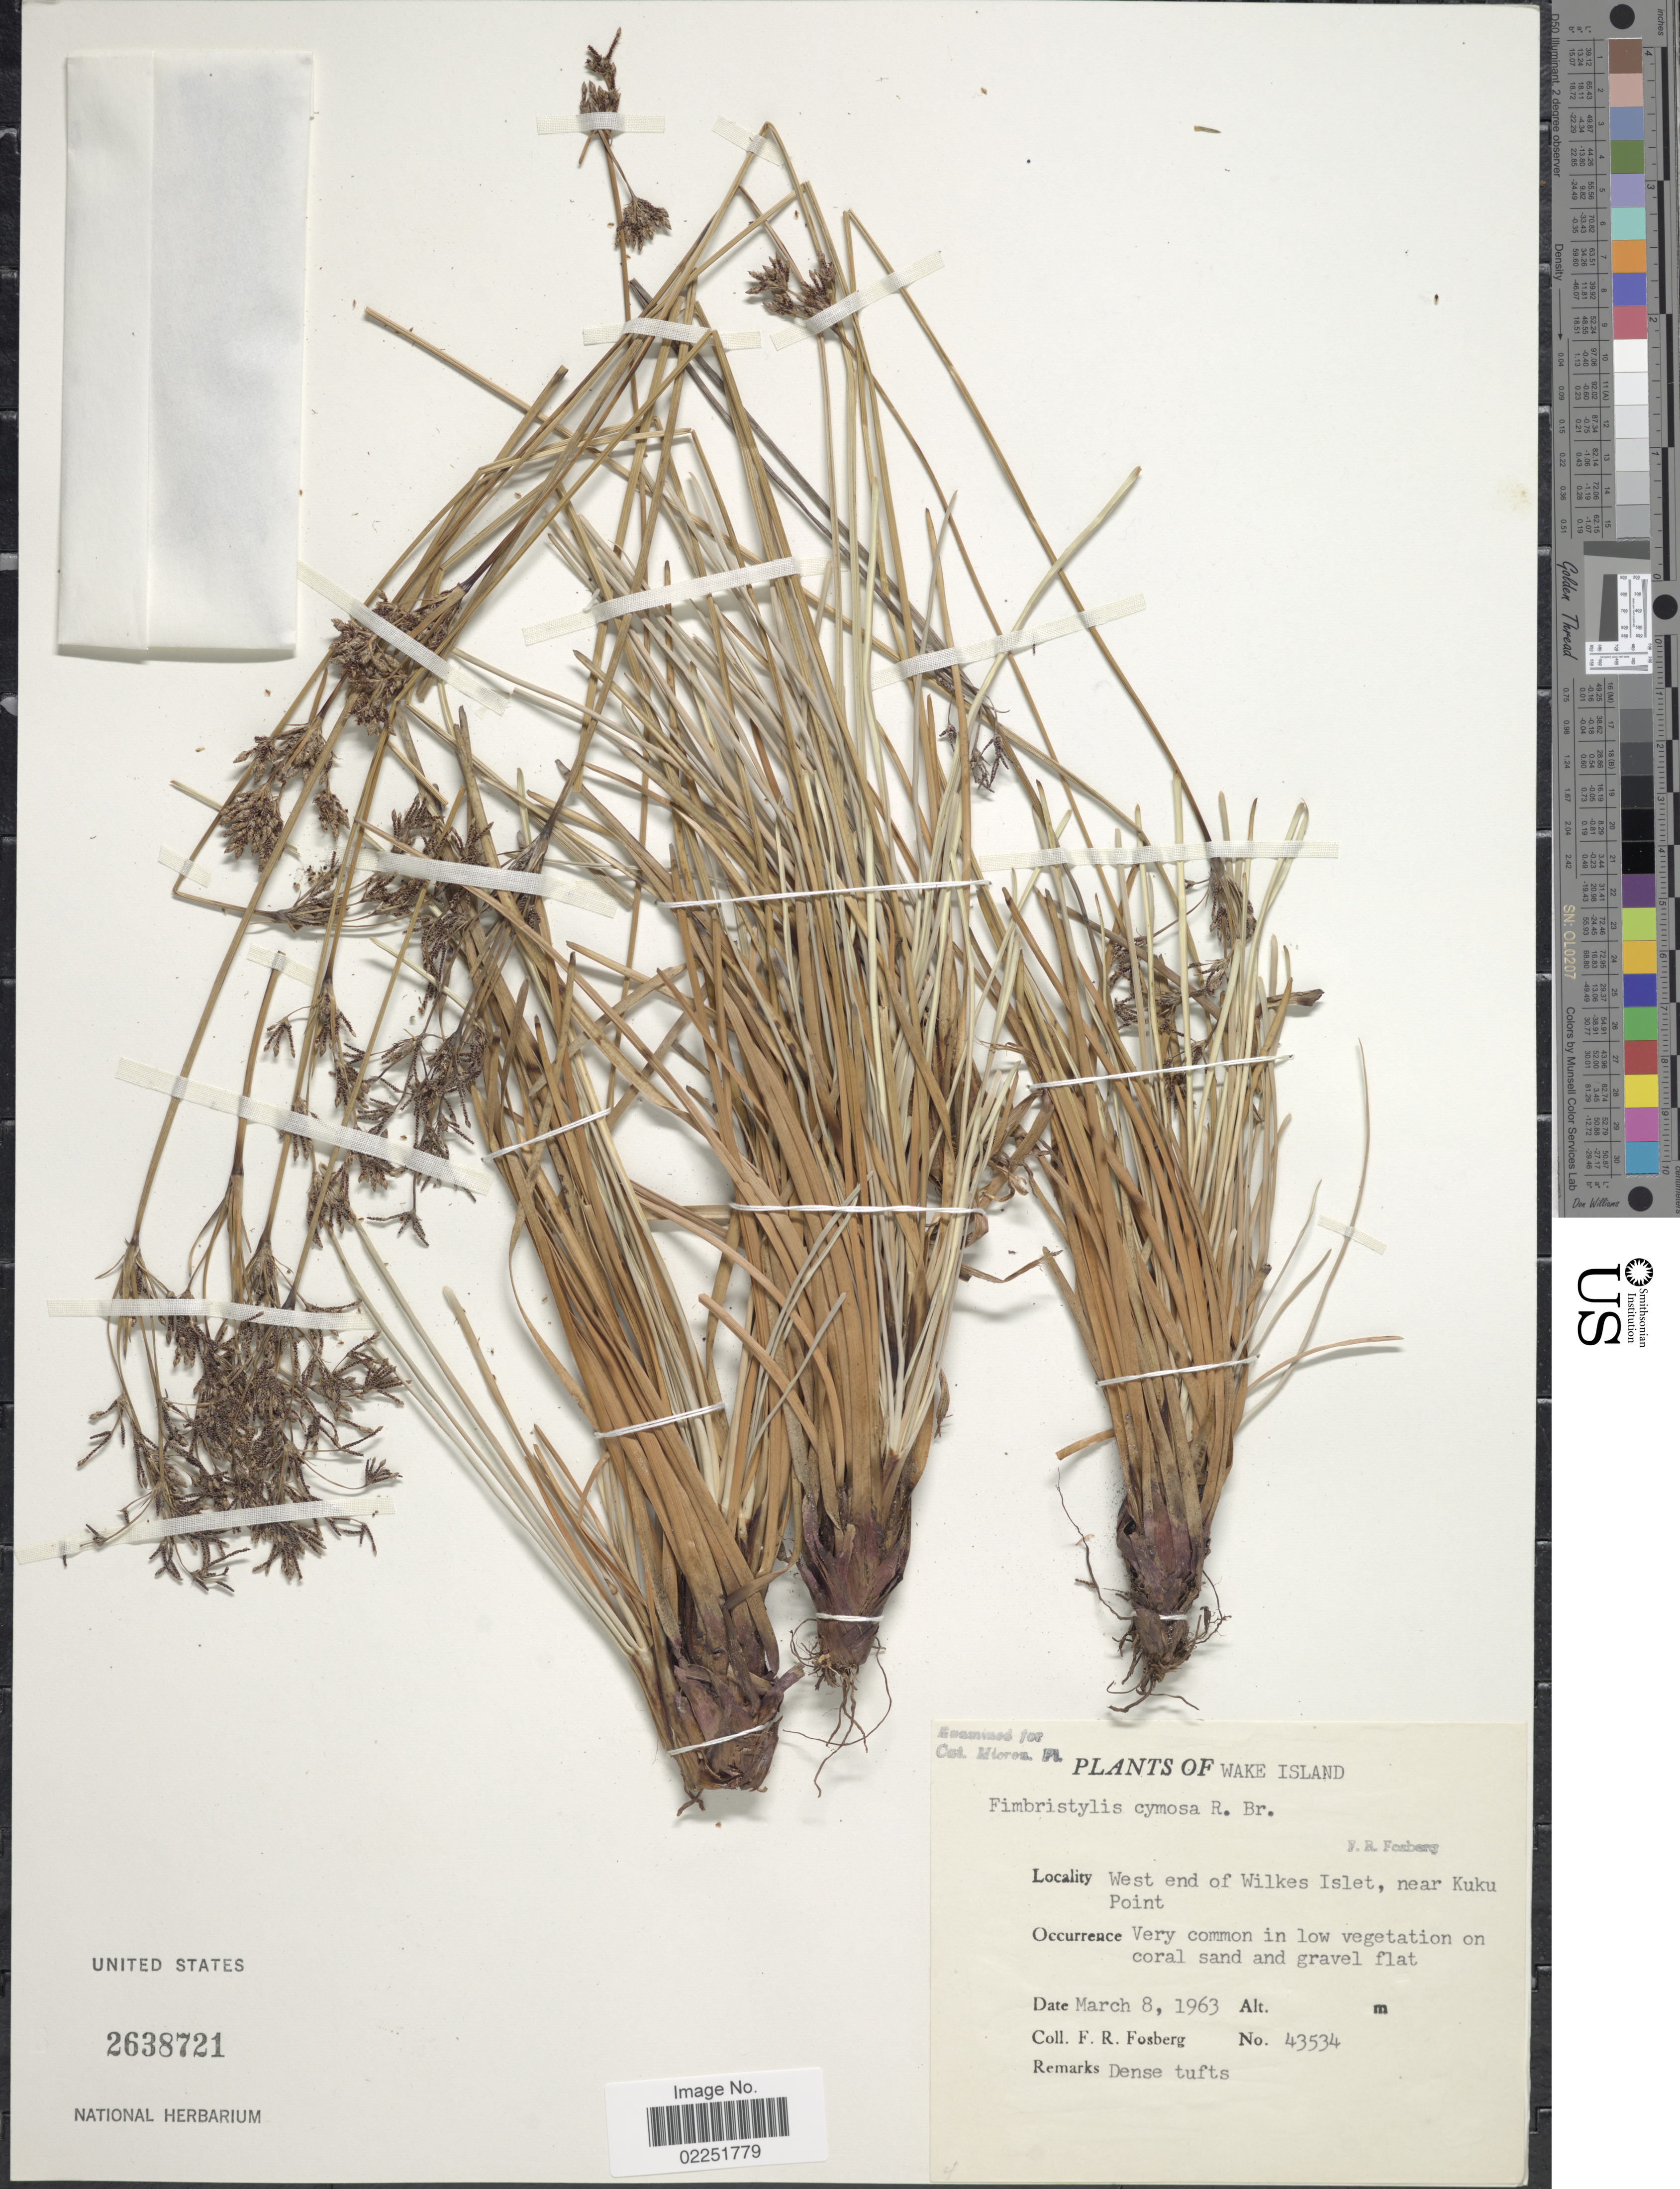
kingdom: Plantae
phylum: Tracheophyta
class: Liliopsida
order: Poales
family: Cyperaceae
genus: Fimbristylis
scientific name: Fimbristylis cymosa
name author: R. Br.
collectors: F. R. Fosberg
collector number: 43534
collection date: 1963-03-08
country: U.S. Administered Pacific Islands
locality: Wake Island, West end of Wilkes Islet, near Kuku Point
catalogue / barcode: US 2638721